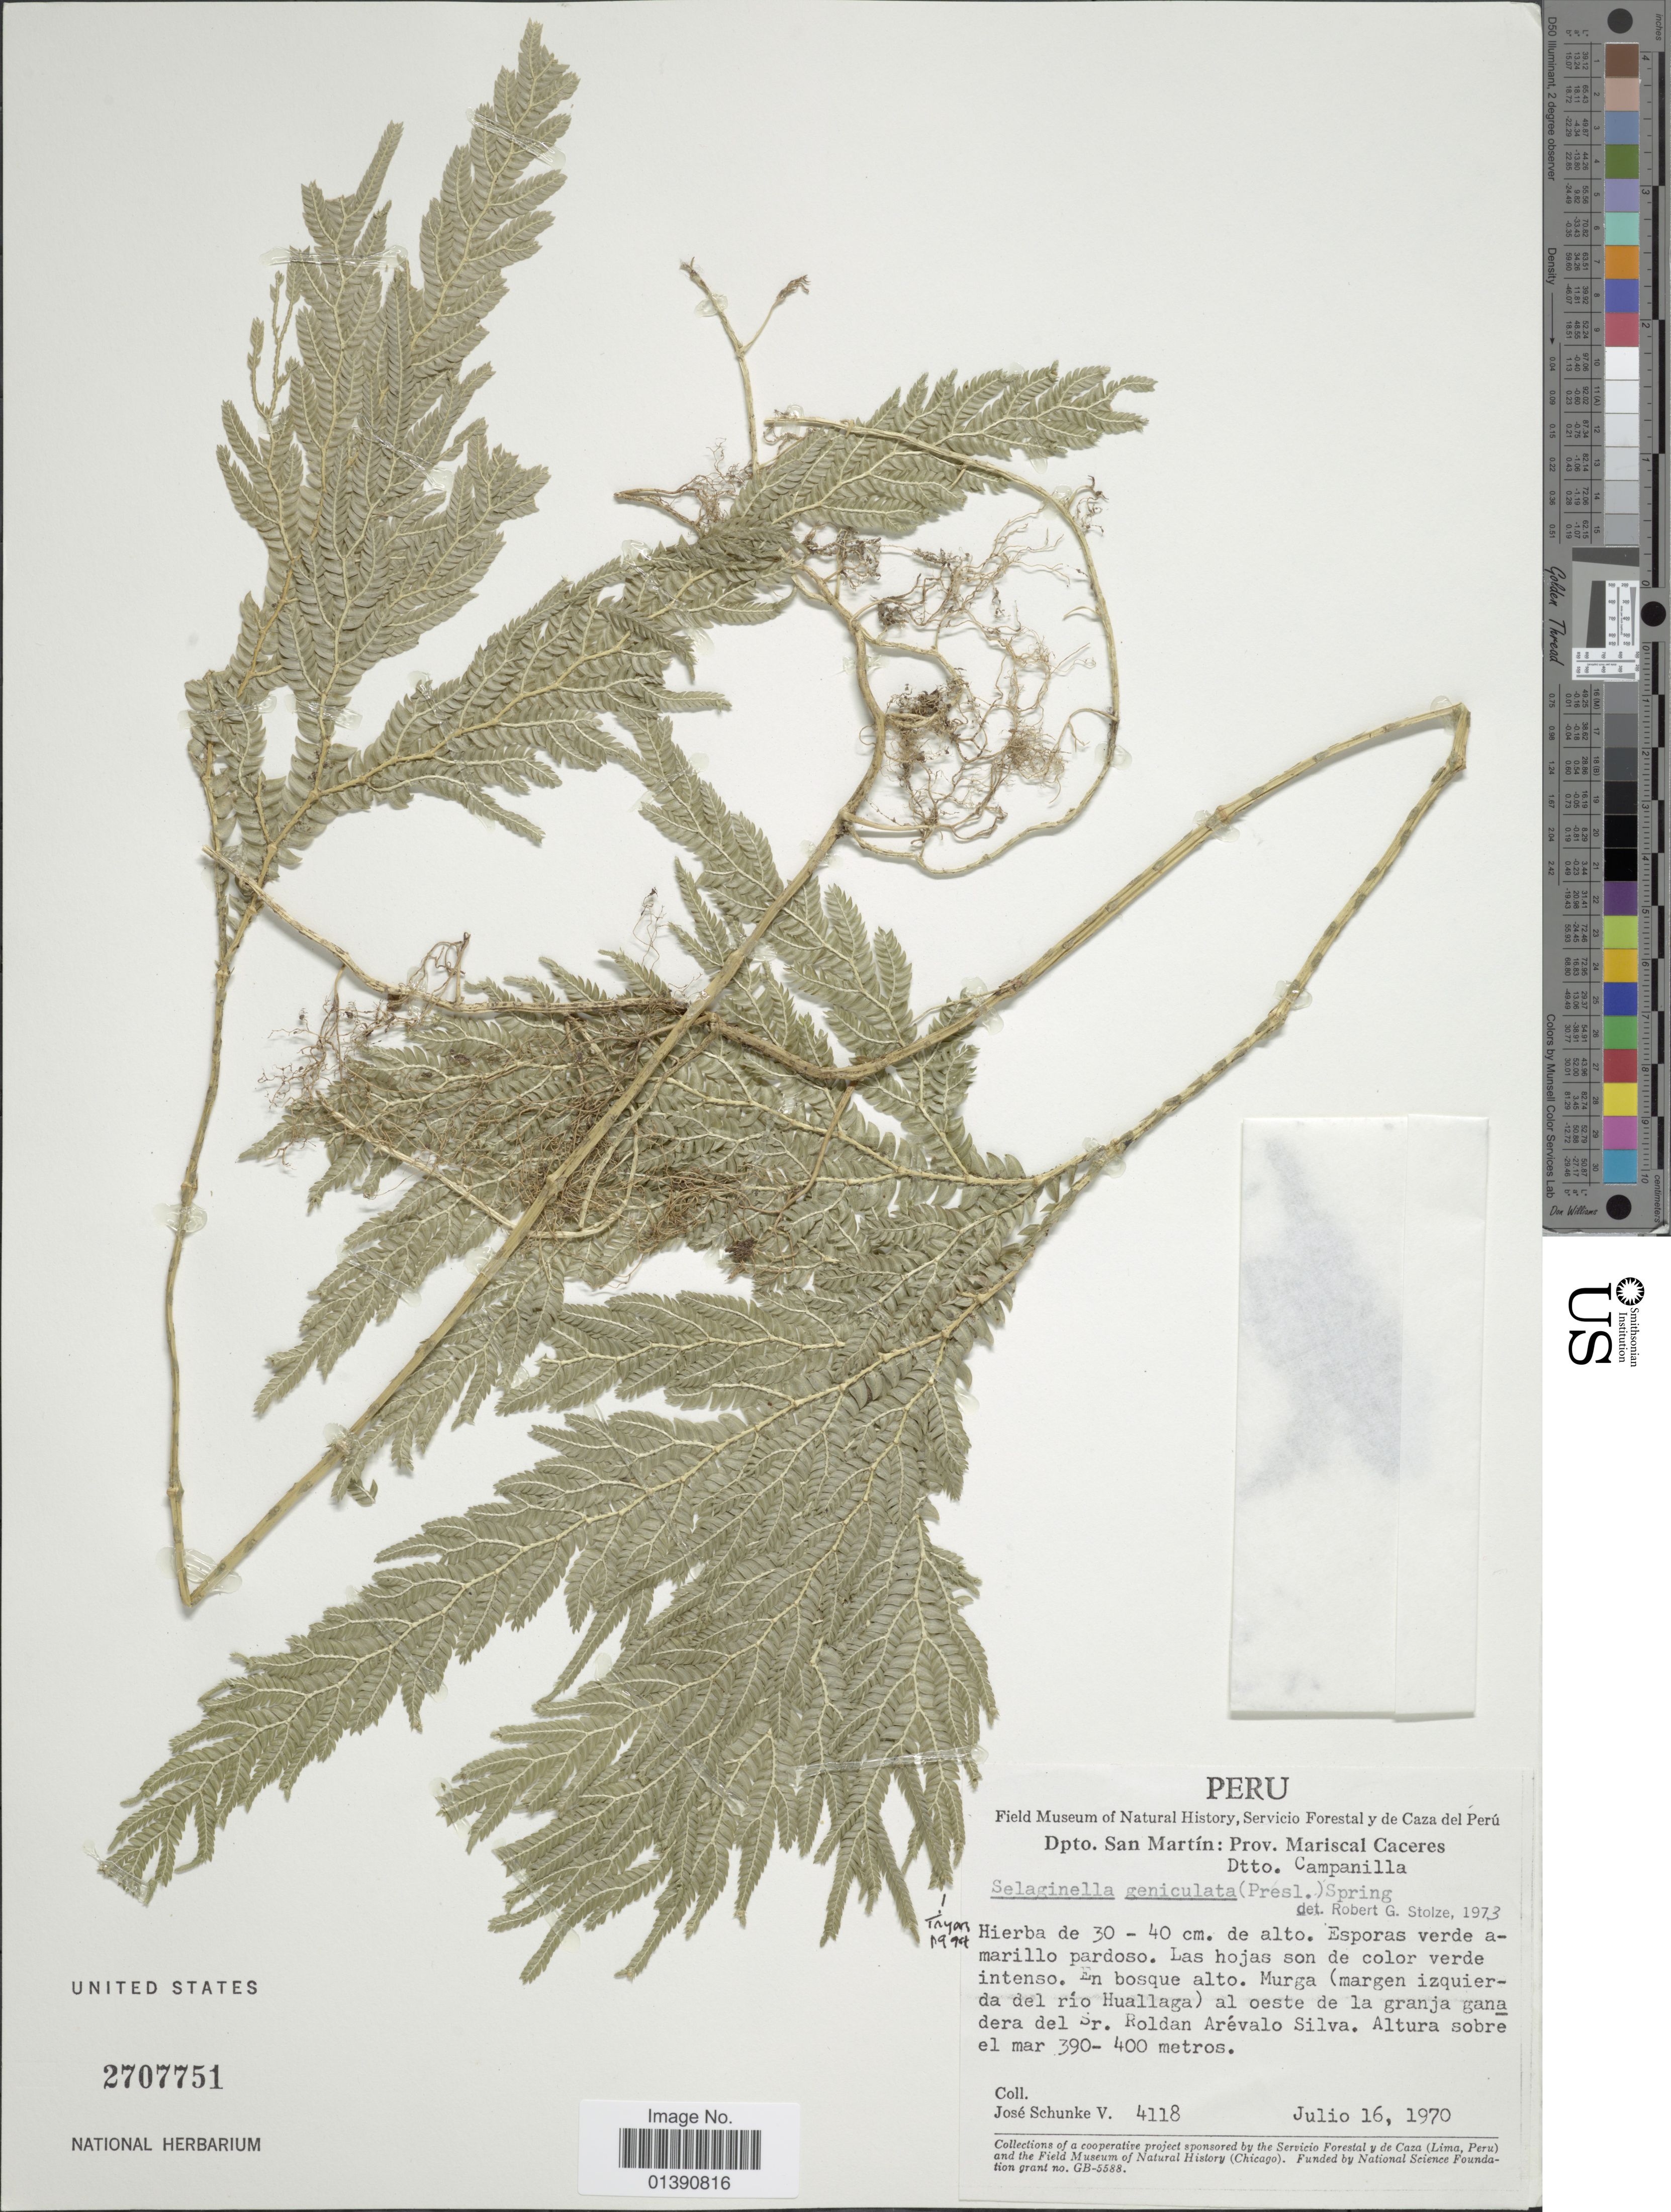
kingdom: Plantae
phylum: Tracheophyta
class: Lycopodiopsida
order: Selaginellales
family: Selaginellaceae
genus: Selaginella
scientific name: Selaginella geniculata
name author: (C. Presl) Spring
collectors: J. Schunke Vigo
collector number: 4118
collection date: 1970-07-16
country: Peru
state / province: San Martín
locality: Prov. Mariscal Caceres, Dtto Campanilla, En bosque alto Murga (margen izquierda del rio Huallaga) al oeste de la granja gana dera del Sr Roldan Arévalo Silva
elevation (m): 390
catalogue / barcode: US 2707751